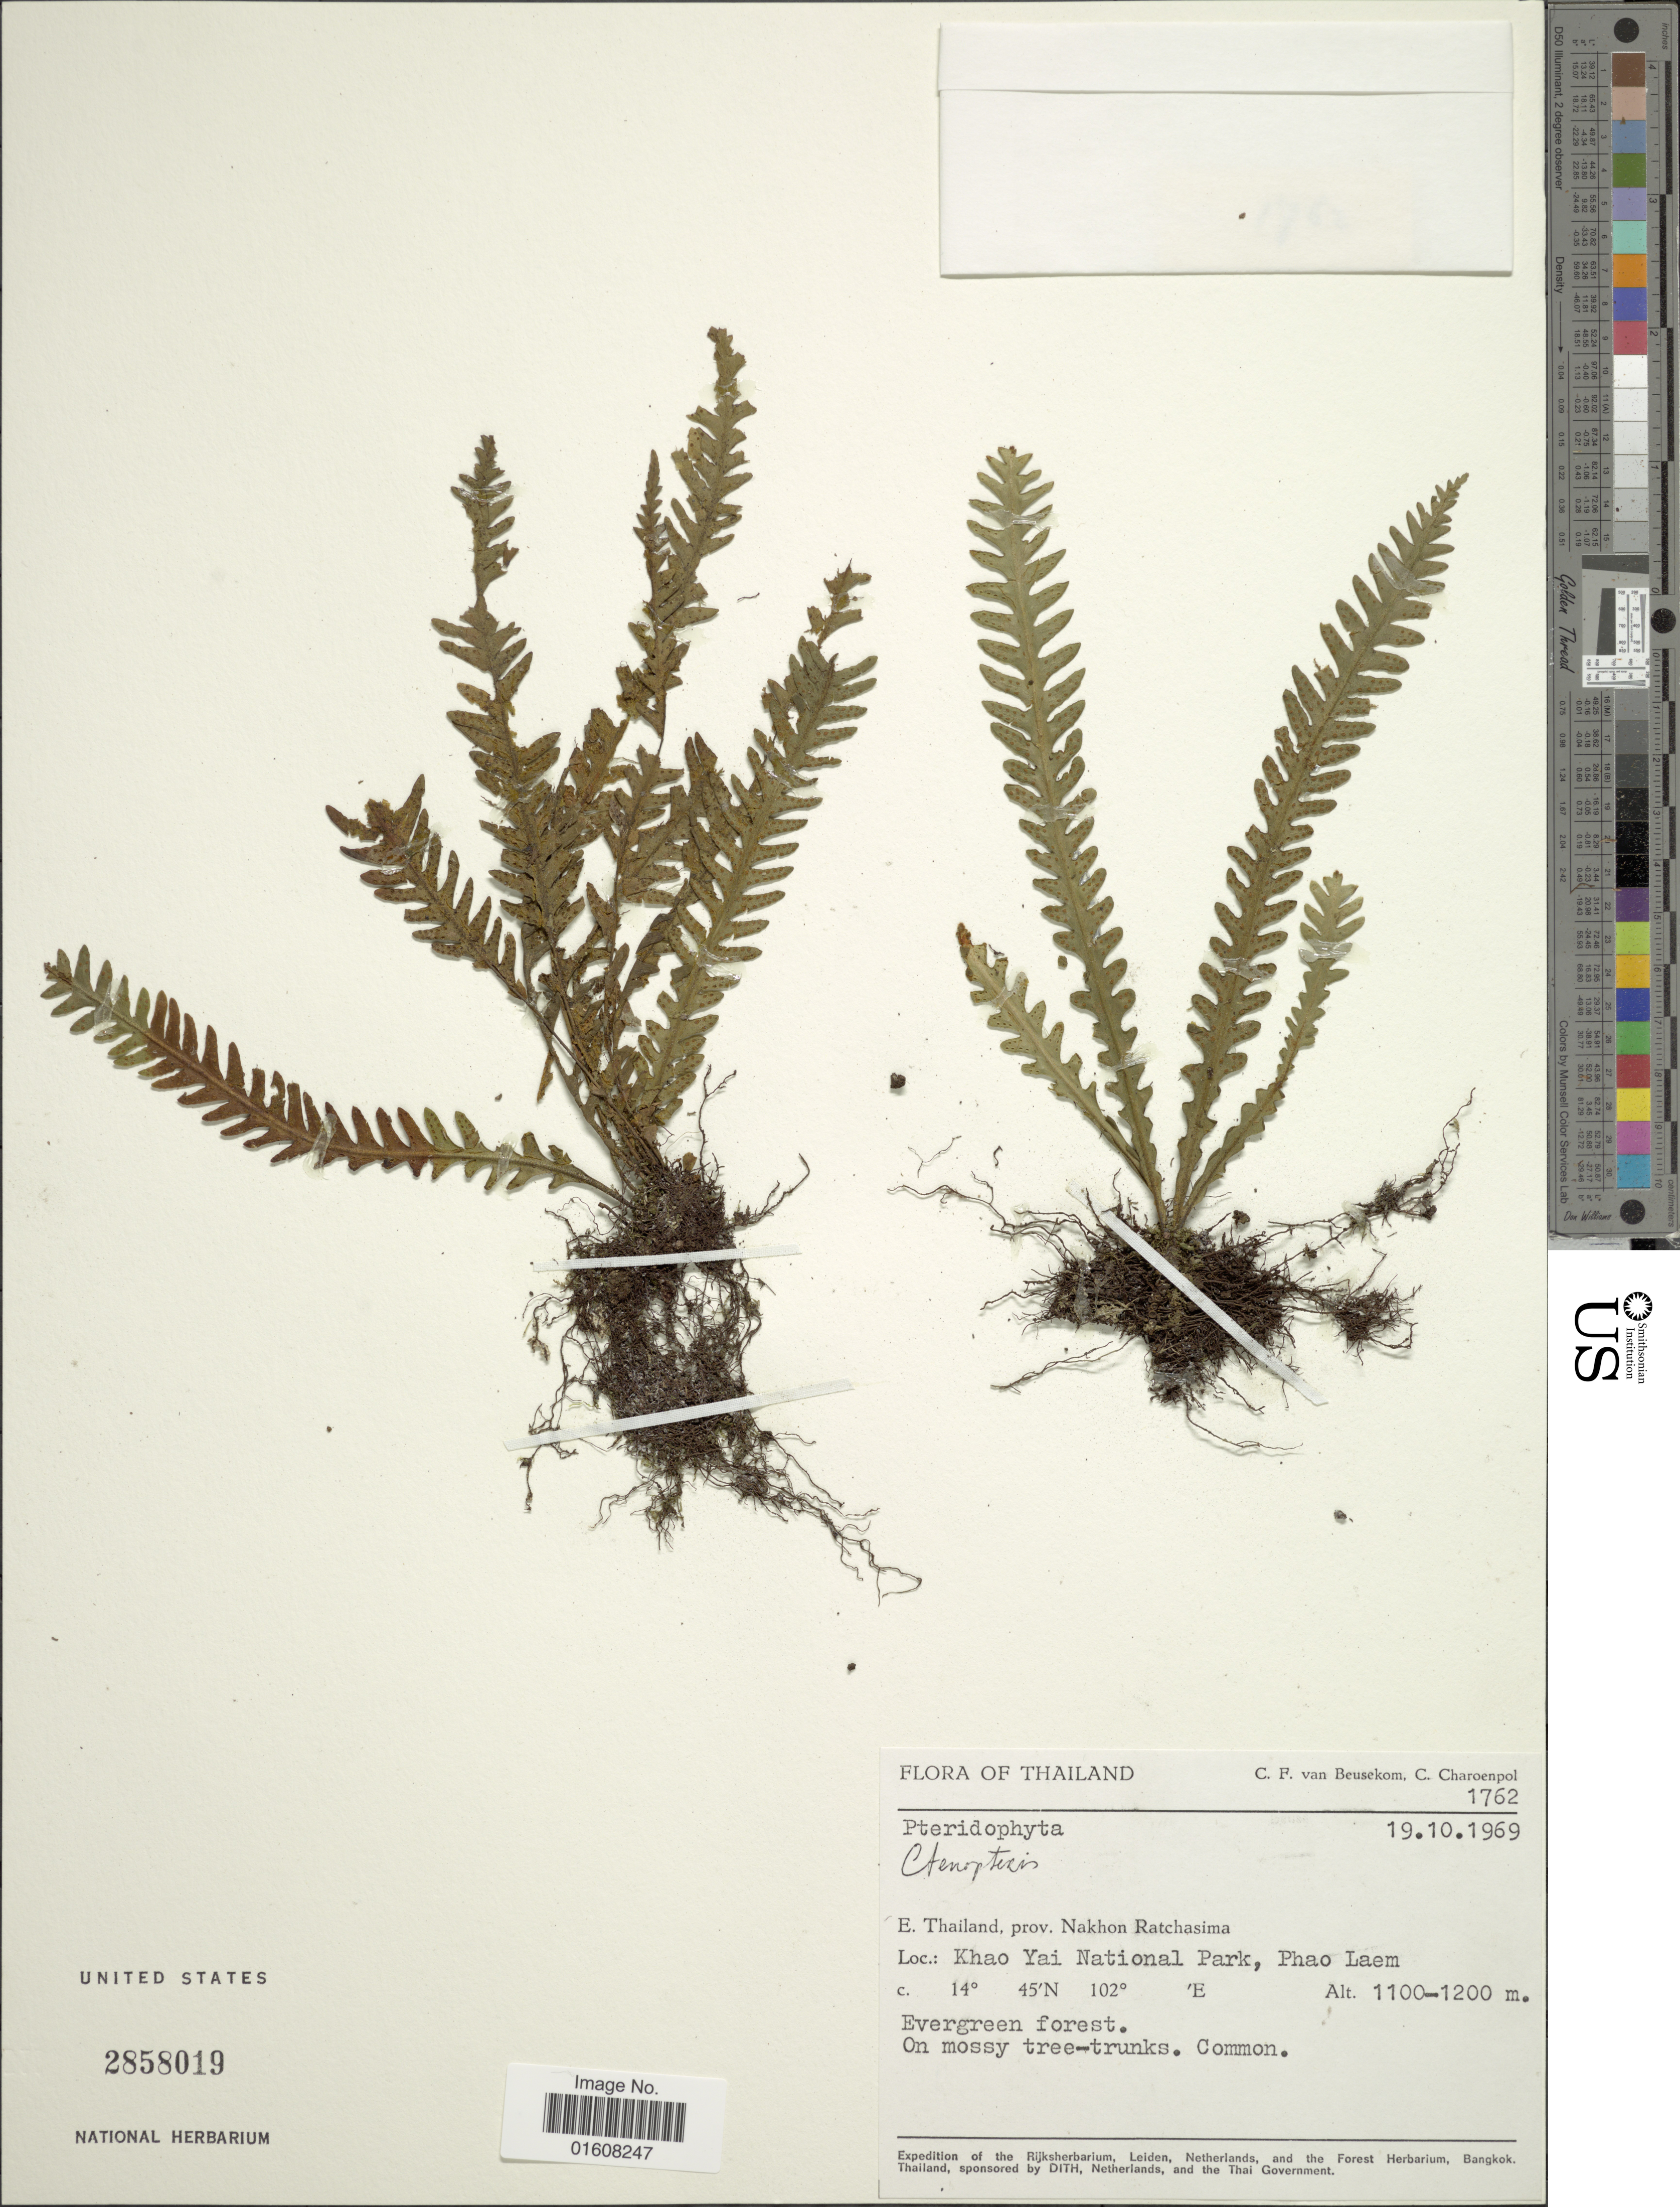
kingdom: Plantae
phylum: Tracheophyta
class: Polypodiopsida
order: Polypodiales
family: Polypodiaceae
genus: Grammitis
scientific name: Grammitis sp.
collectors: C. F. Beusekom & C. Charoenphol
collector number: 1762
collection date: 1969-10-19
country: Thailand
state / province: Nakhon Ratchasima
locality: Khao Yai National Park, Phao Laem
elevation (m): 1100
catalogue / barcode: US 2858019